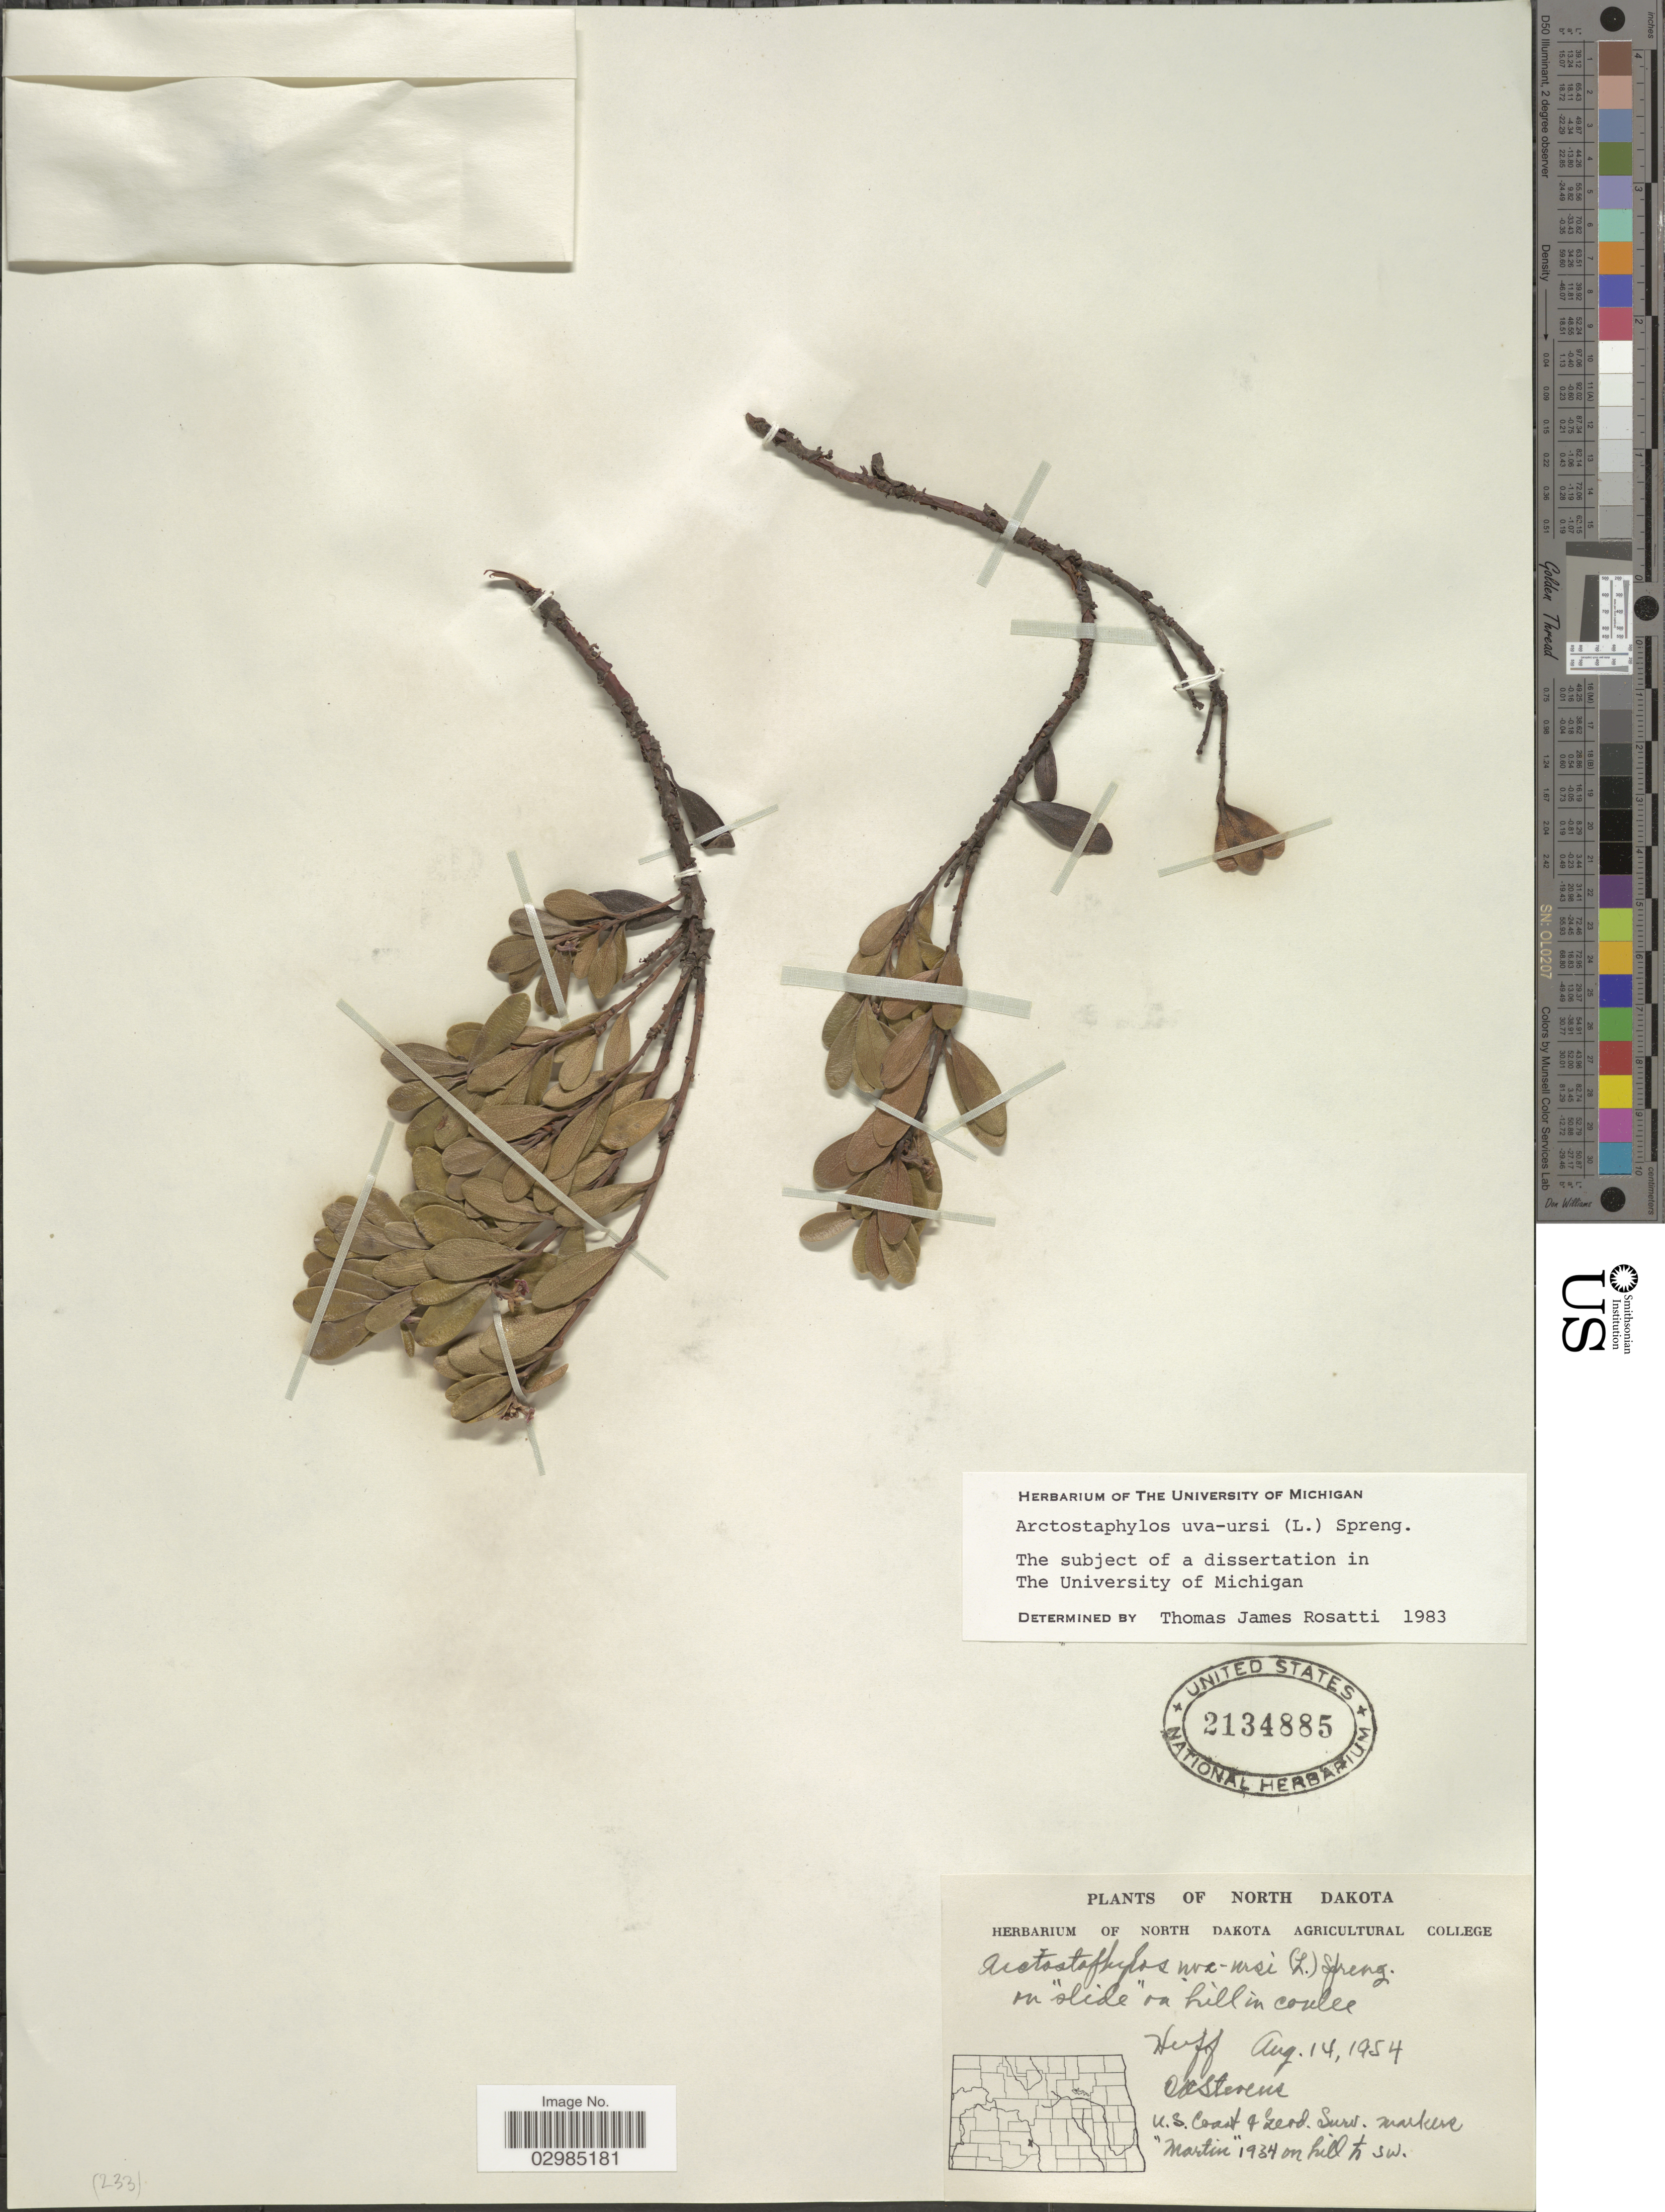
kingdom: Plantae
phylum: Tracheophyta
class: Magnoliopsida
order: Ericales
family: Ericaceae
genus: Arctostaphylos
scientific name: Arctostaphylos uva-ursi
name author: (L.) Spreng.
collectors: O. A. Stevens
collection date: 1954-08-14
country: United States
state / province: North Dakota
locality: On "slide"on hill in coulee, Huff.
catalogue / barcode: US 2134885